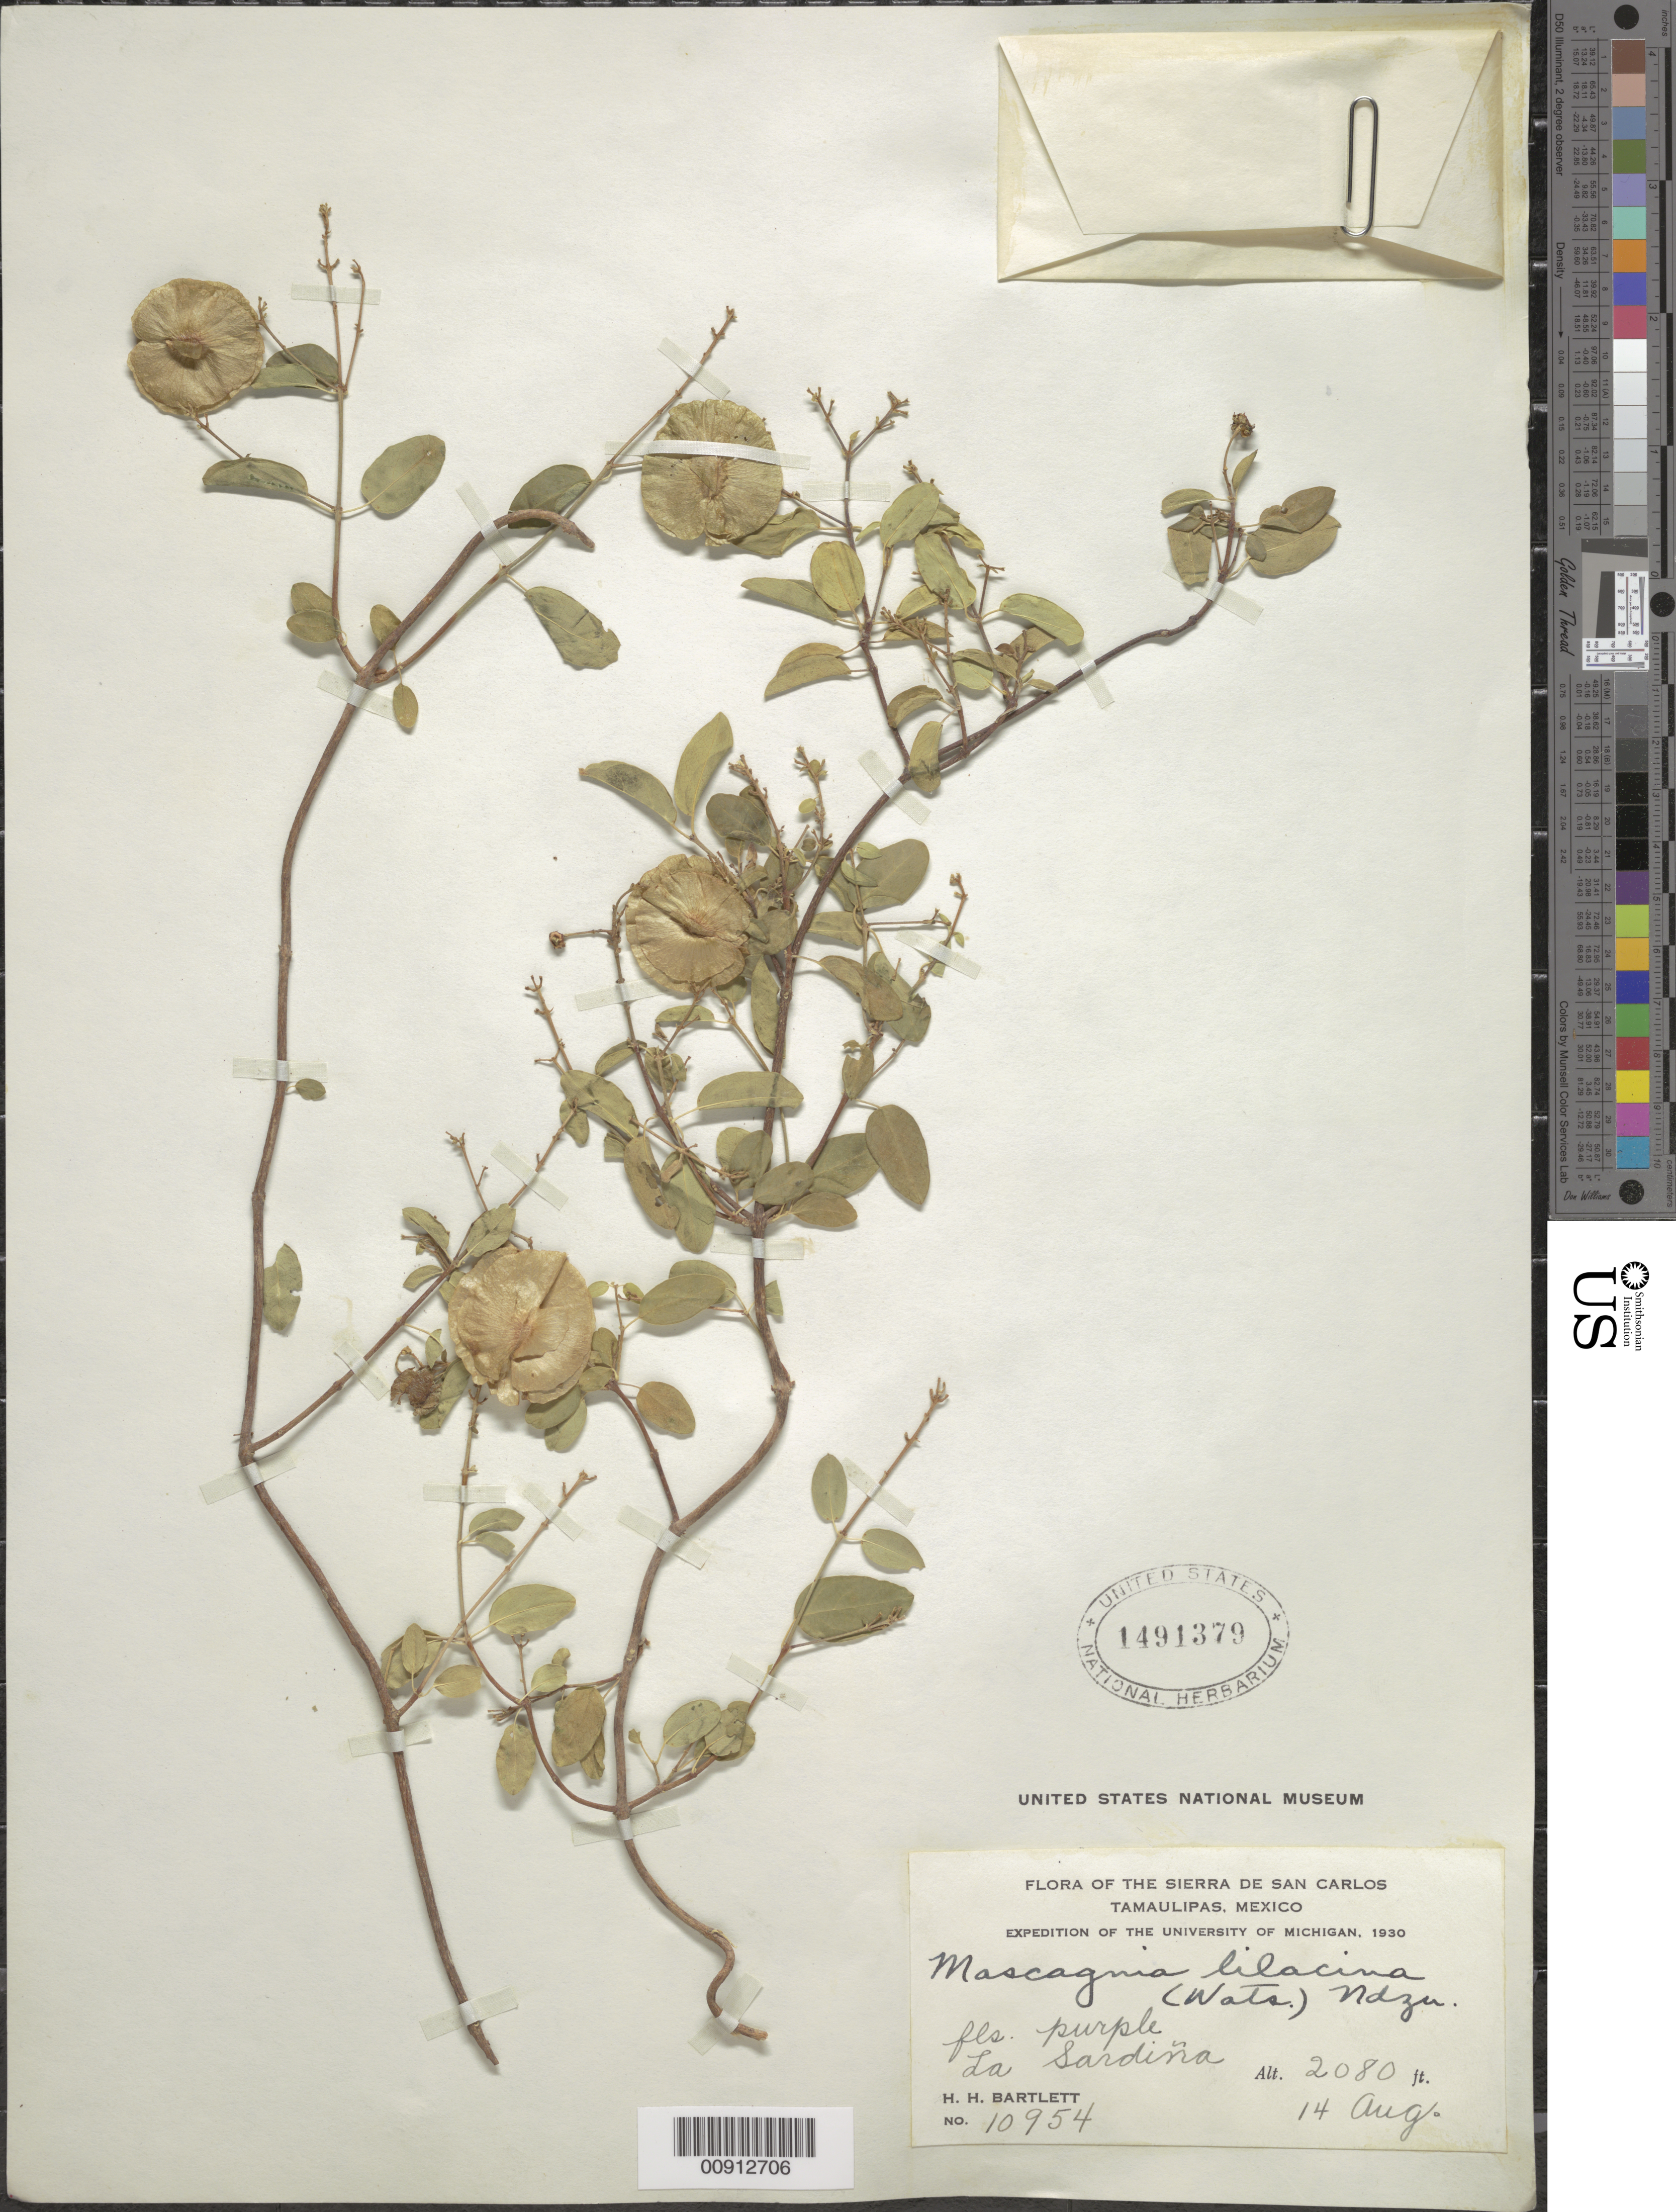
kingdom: Plantae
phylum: Tracheophyta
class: Magnoliopsida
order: Malpighiales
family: Malpighiaceae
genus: Mascagnia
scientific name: Mascagnia lilacina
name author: (S. Watson) Nied.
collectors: H. H. Bartlett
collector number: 10954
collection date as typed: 14 Aug 1930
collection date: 1930-08-14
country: Mexico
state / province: Tamaulipas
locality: La Sardiña, Tamaulipas.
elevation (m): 634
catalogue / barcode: US 1491379